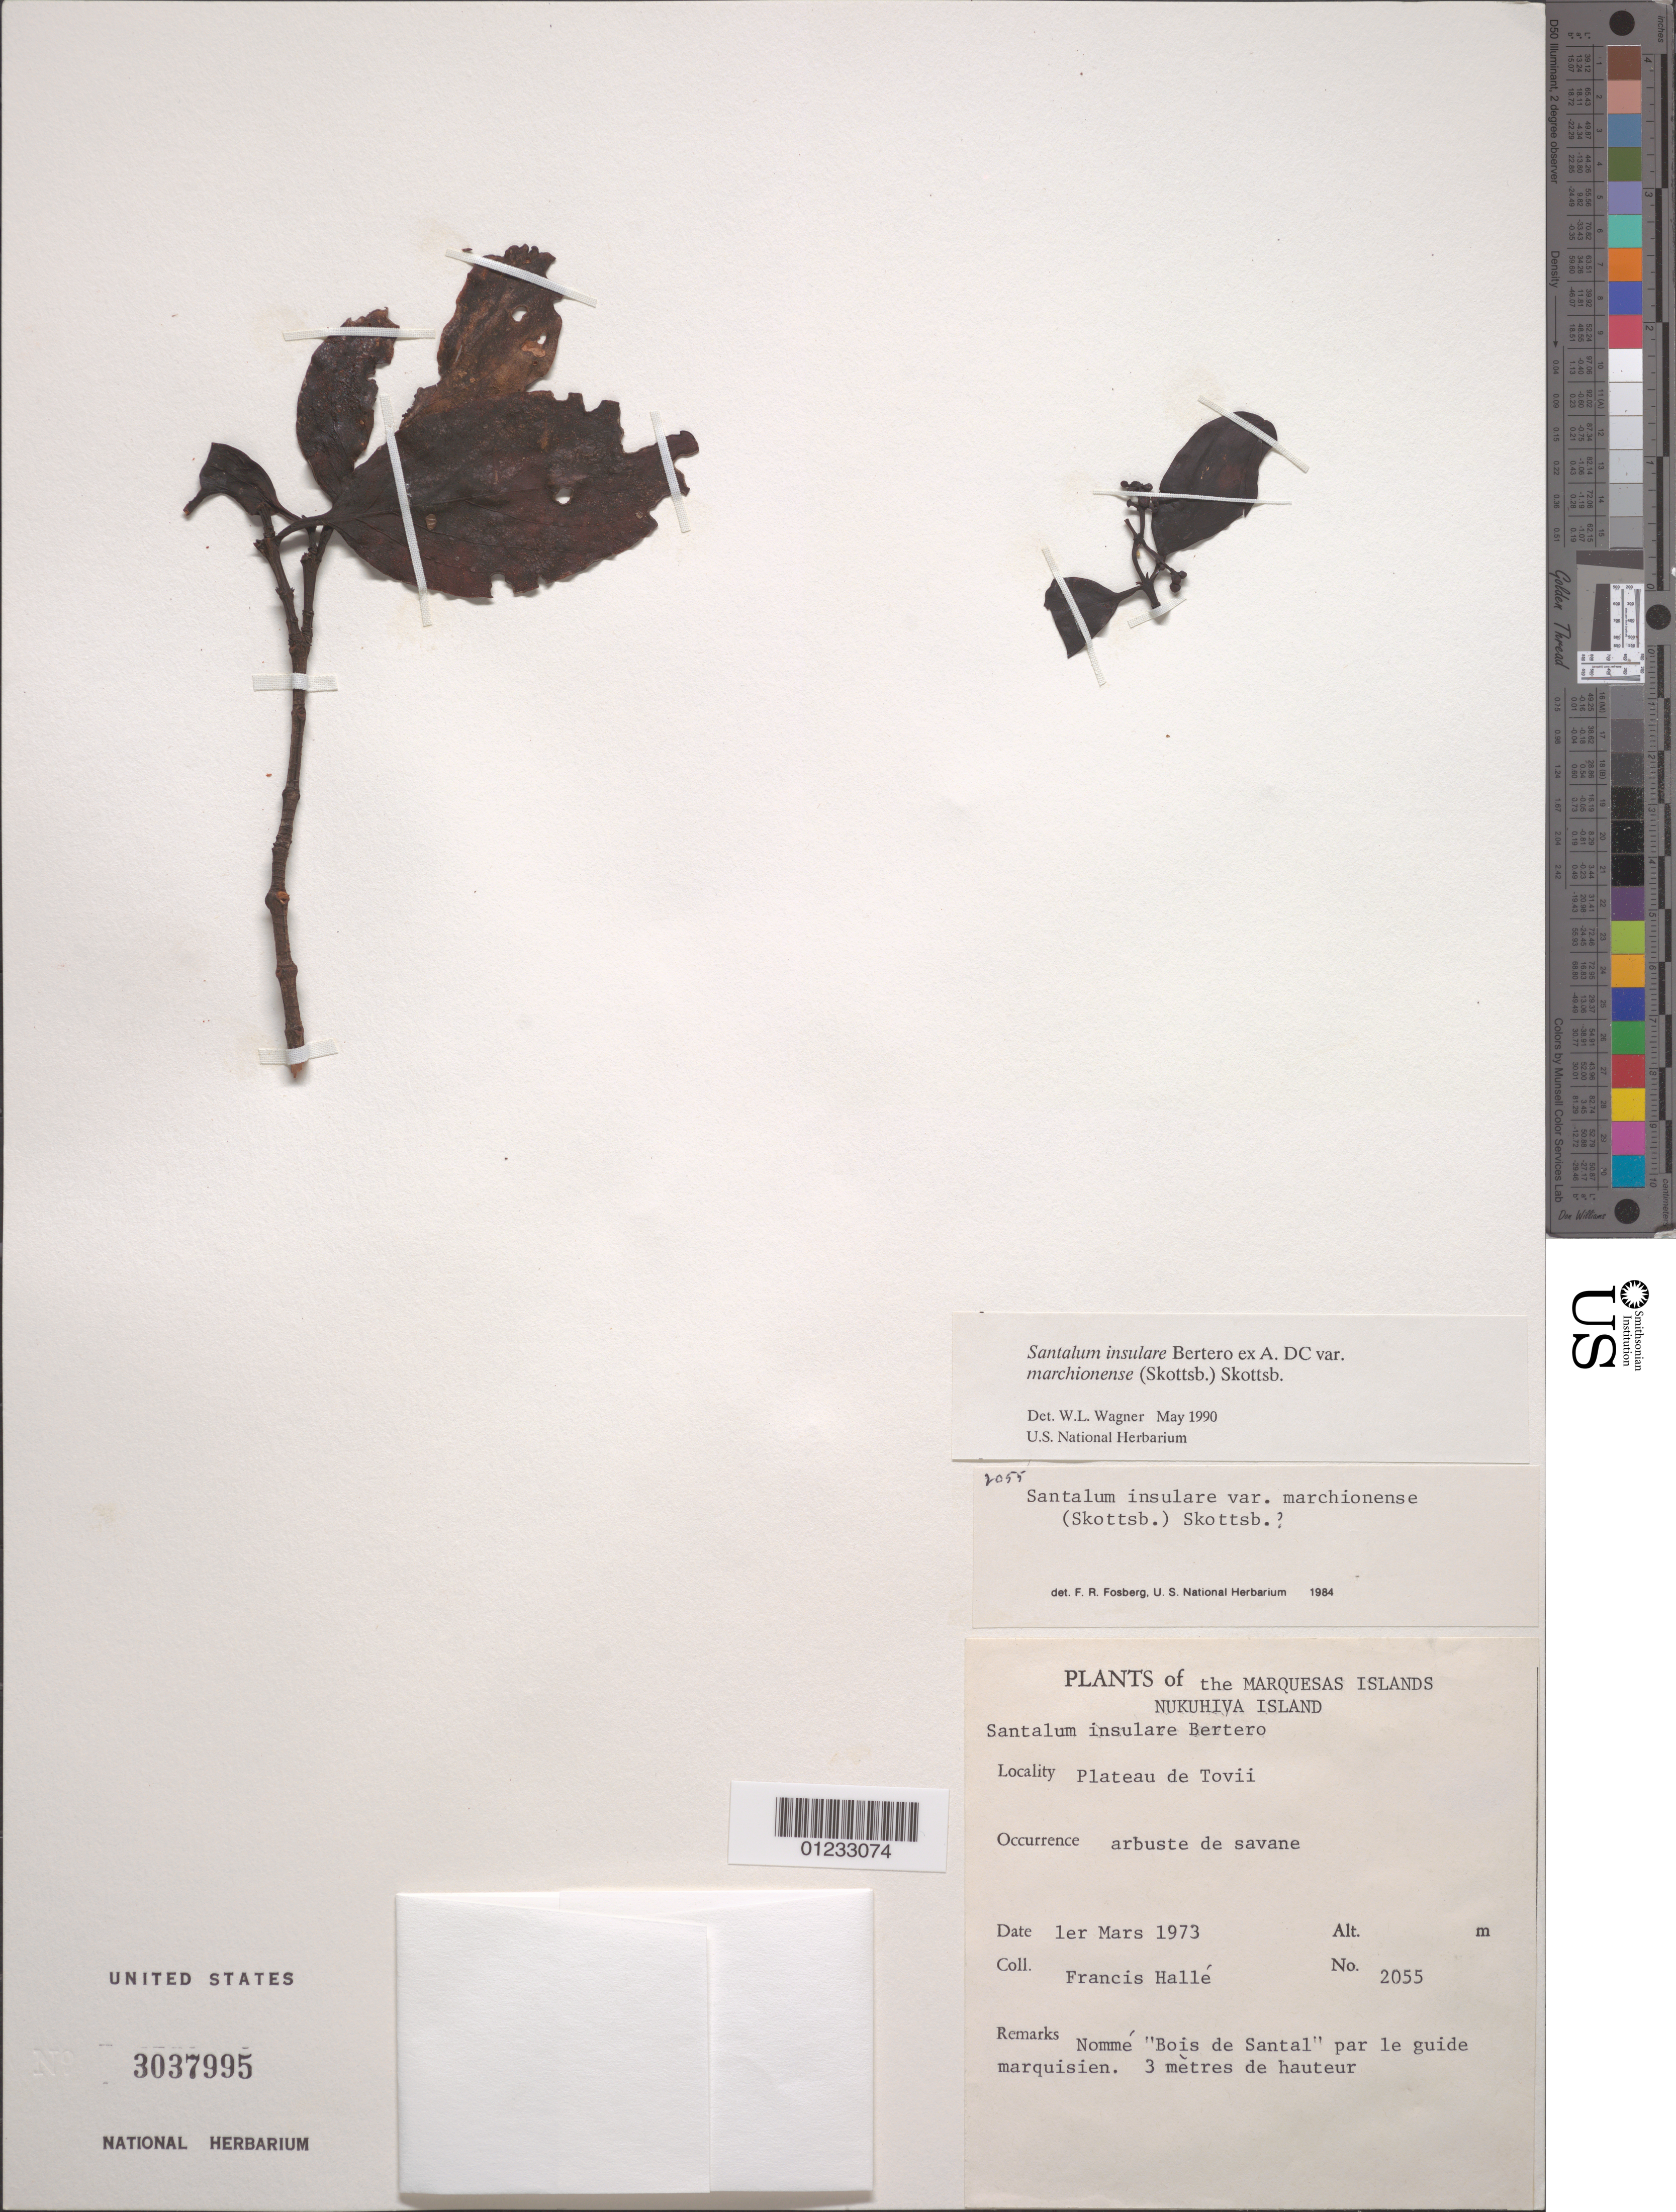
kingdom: Plantae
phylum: Tracheophyta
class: Magnoliopsida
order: Santalales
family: Santalaceae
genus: Santalum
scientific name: Santalum insulare var. marchionense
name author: (Skottsb.) Skottsb.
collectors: F. Hallé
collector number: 2055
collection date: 1973-03-01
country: French Polynesia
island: Nuku Hiva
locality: Toovii plateau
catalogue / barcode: US 3037995